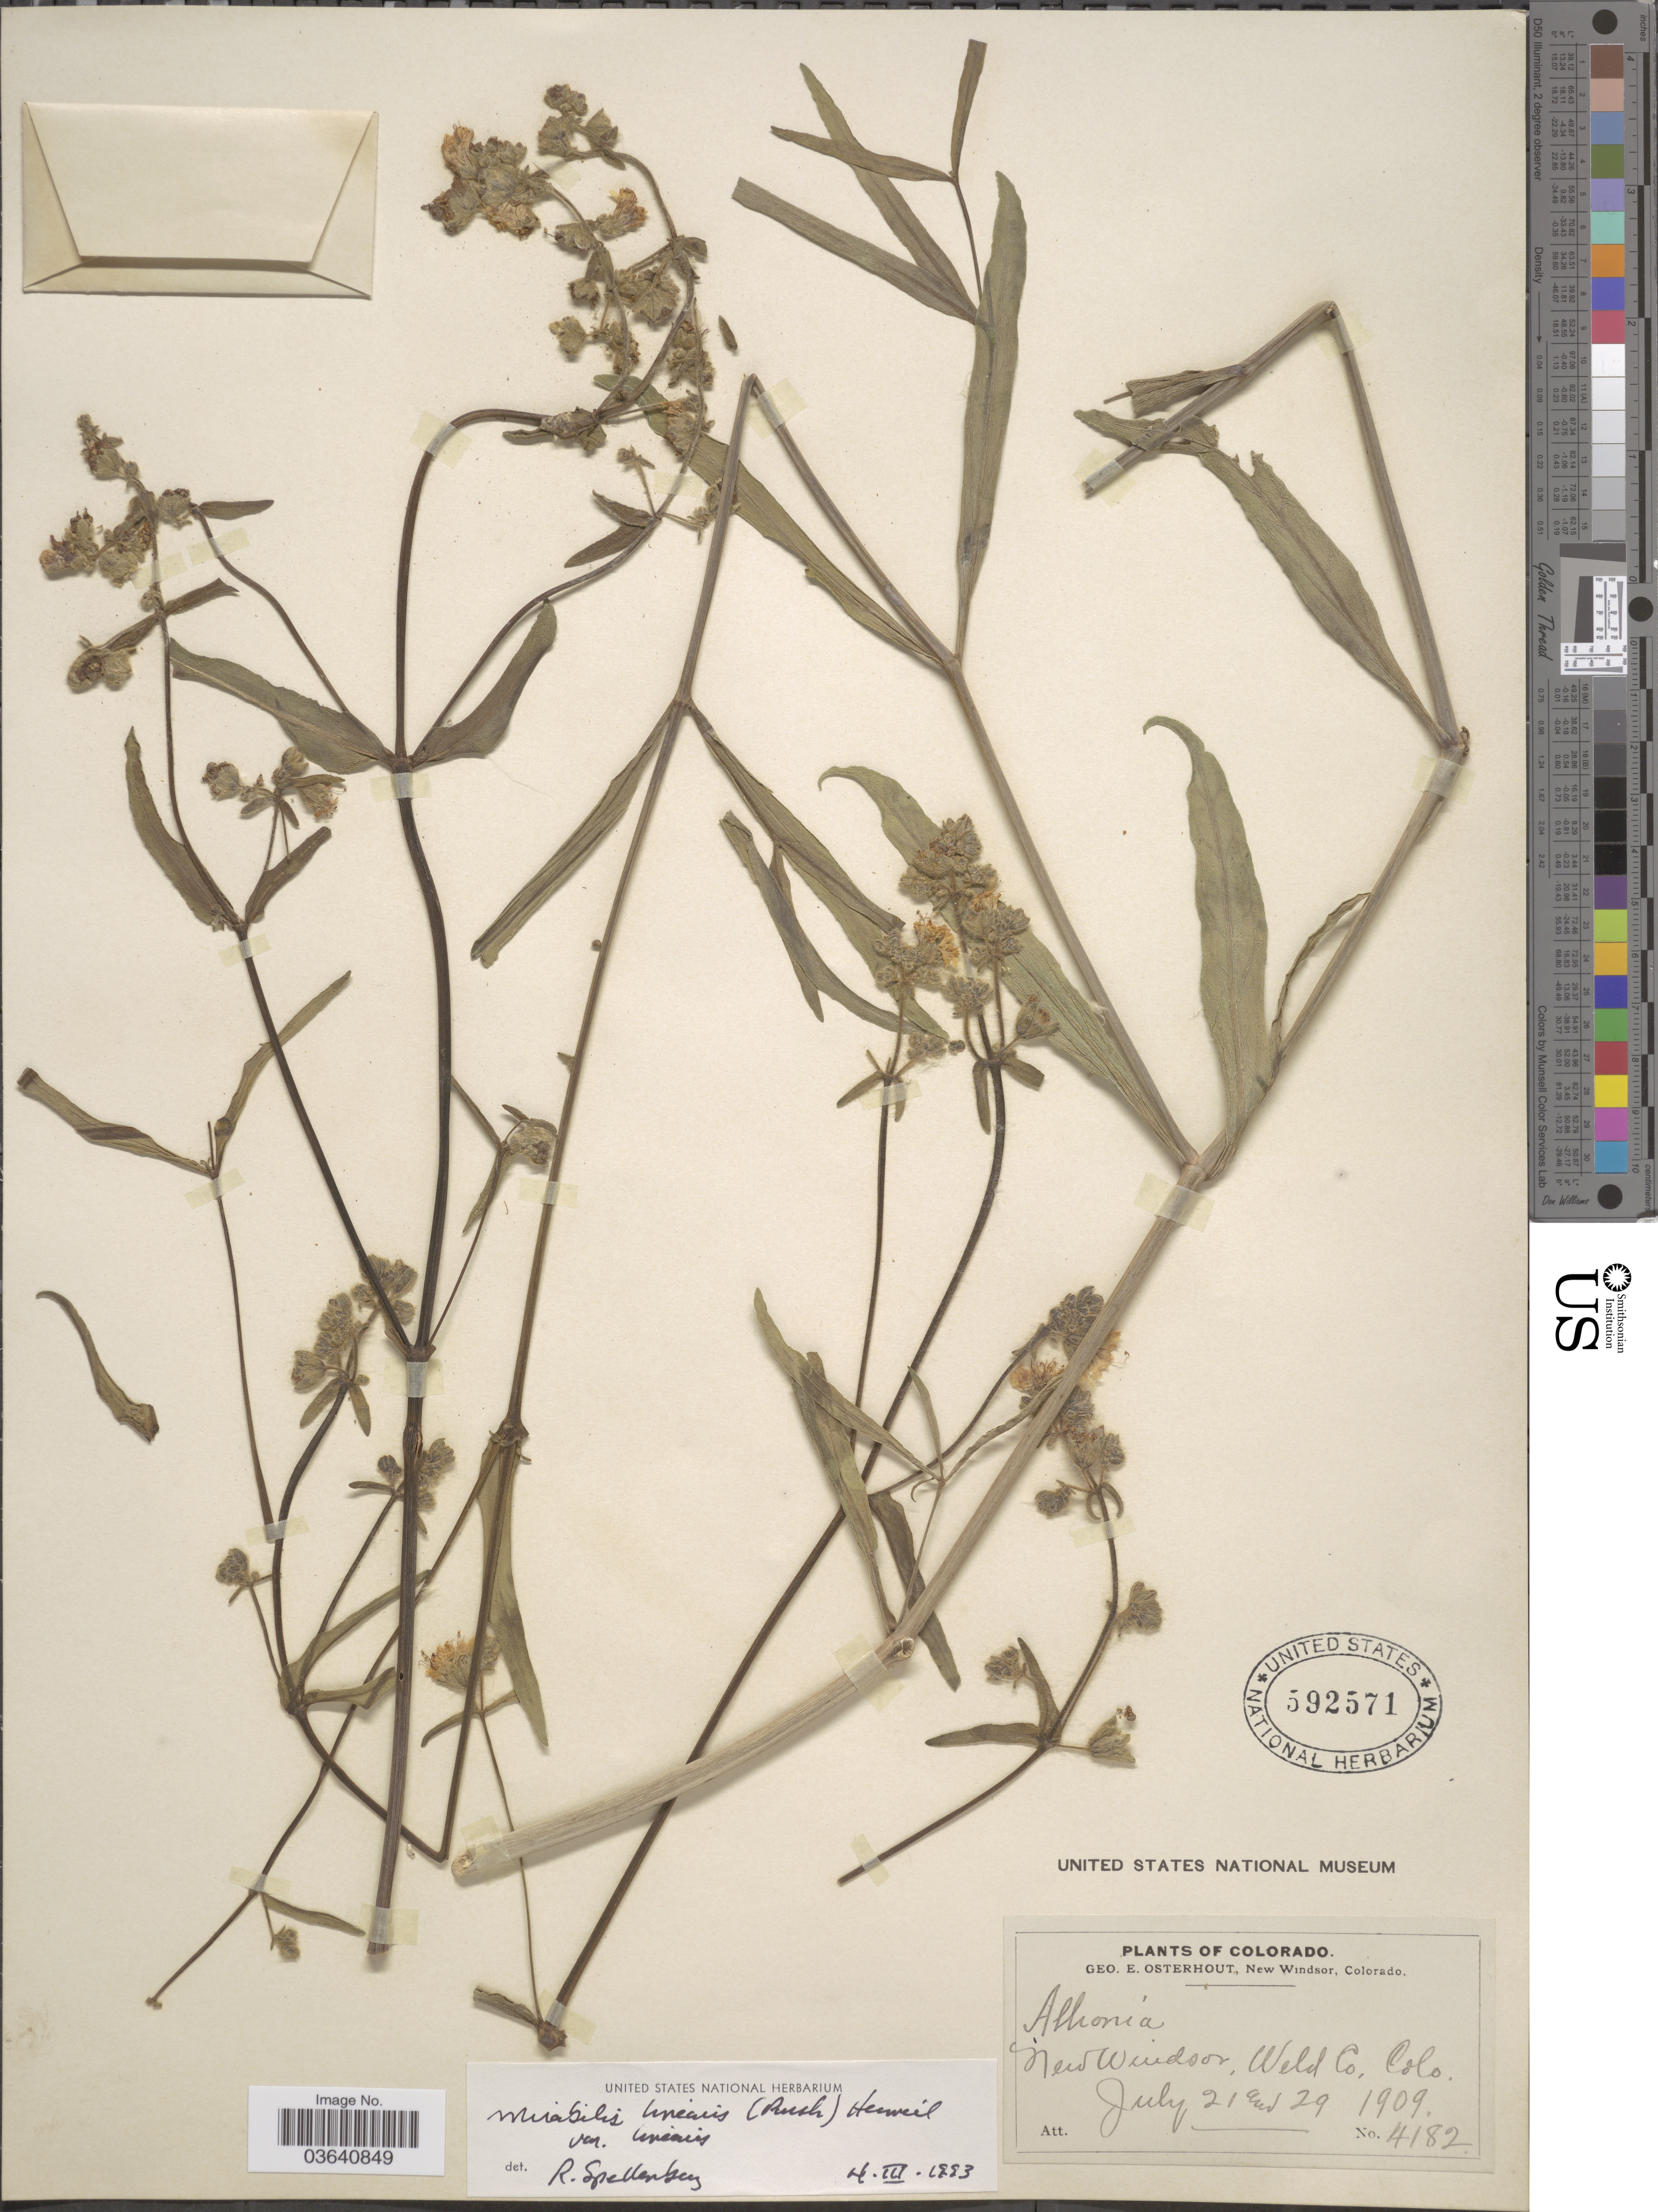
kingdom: Plantae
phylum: Tracheophyta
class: Magnoliopsida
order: Caryophyllales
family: Nyctaginaceae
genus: Mirabilis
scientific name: Mirabilis linearis var. linearis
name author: (Pursh) Heimerl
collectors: G. Osterhout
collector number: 4182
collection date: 1909-07-21/1909-07-29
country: United States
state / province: Colorado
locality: New Windsor, Weld Co.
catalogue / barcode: US 592571